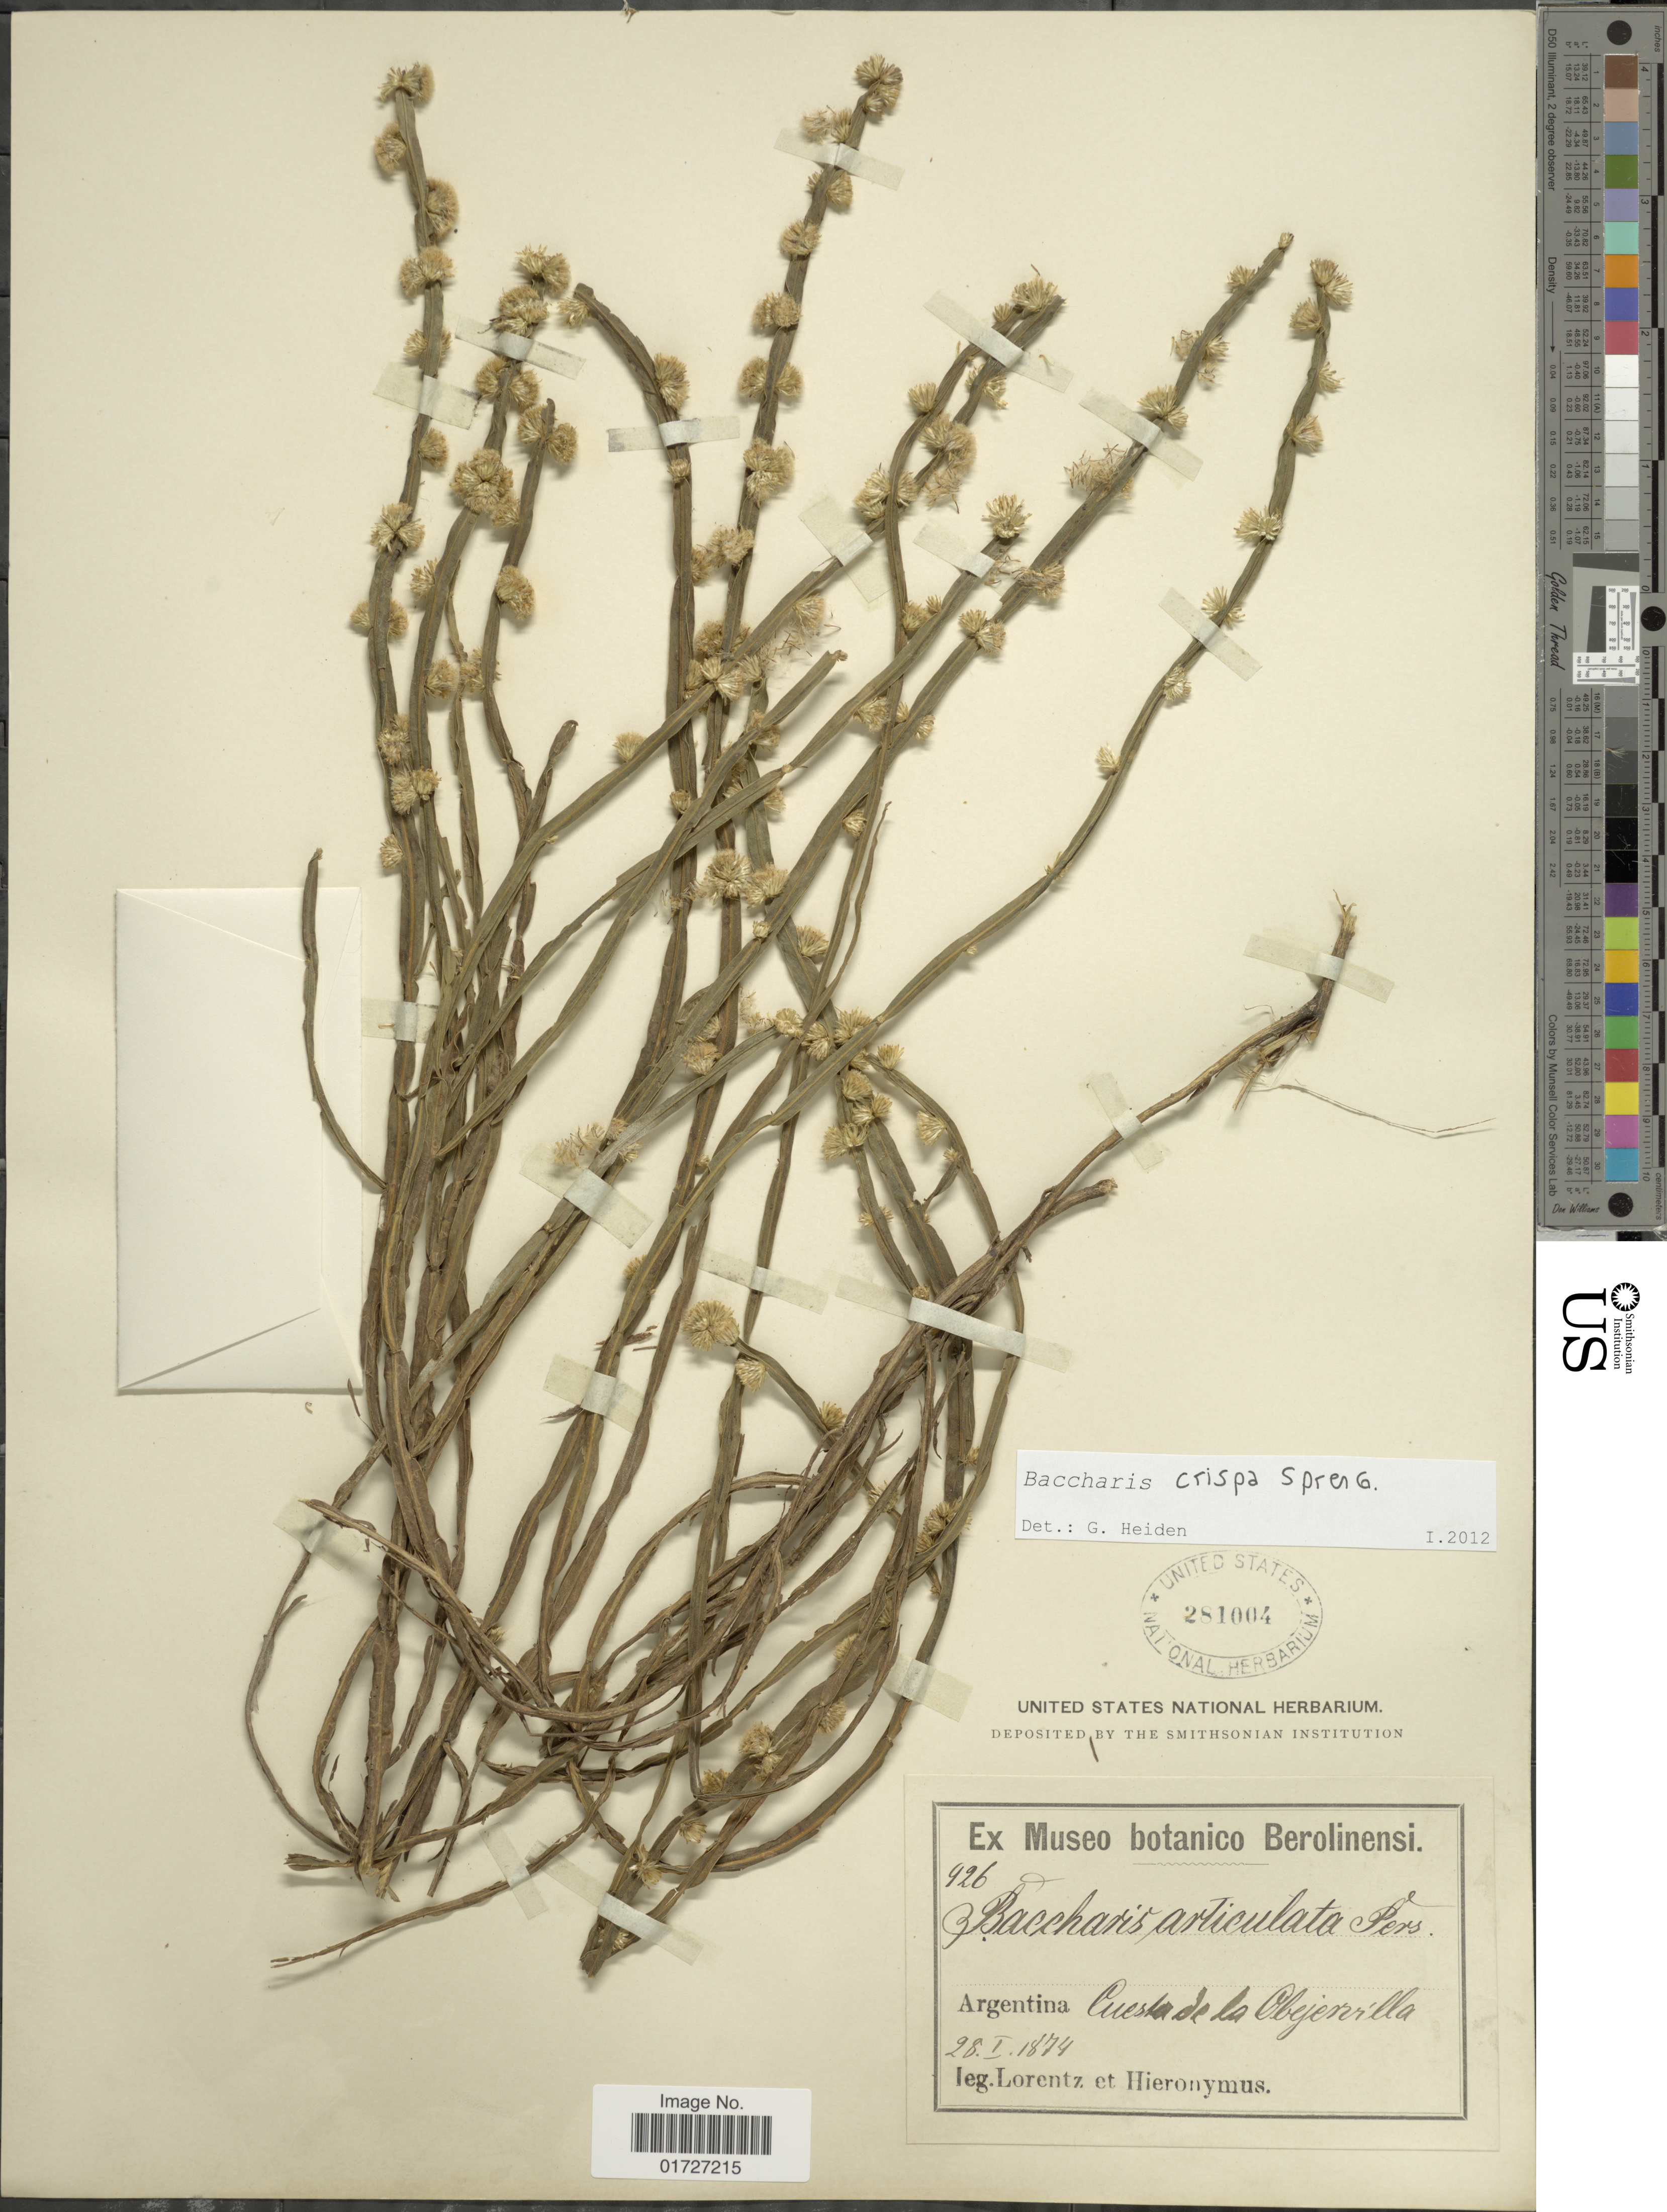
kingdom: Plantae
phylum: Tracheophyta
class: Magnoliopsida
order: Asterales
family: Asteraceae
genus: Baccharis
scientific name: Baccharis crispa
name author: Spreng.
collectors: -. Lorentz & -. Hieronymus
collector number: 926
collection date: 1874-01-28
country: Argentina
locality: Cuesta de la Obejervilla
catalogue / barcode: US 281004